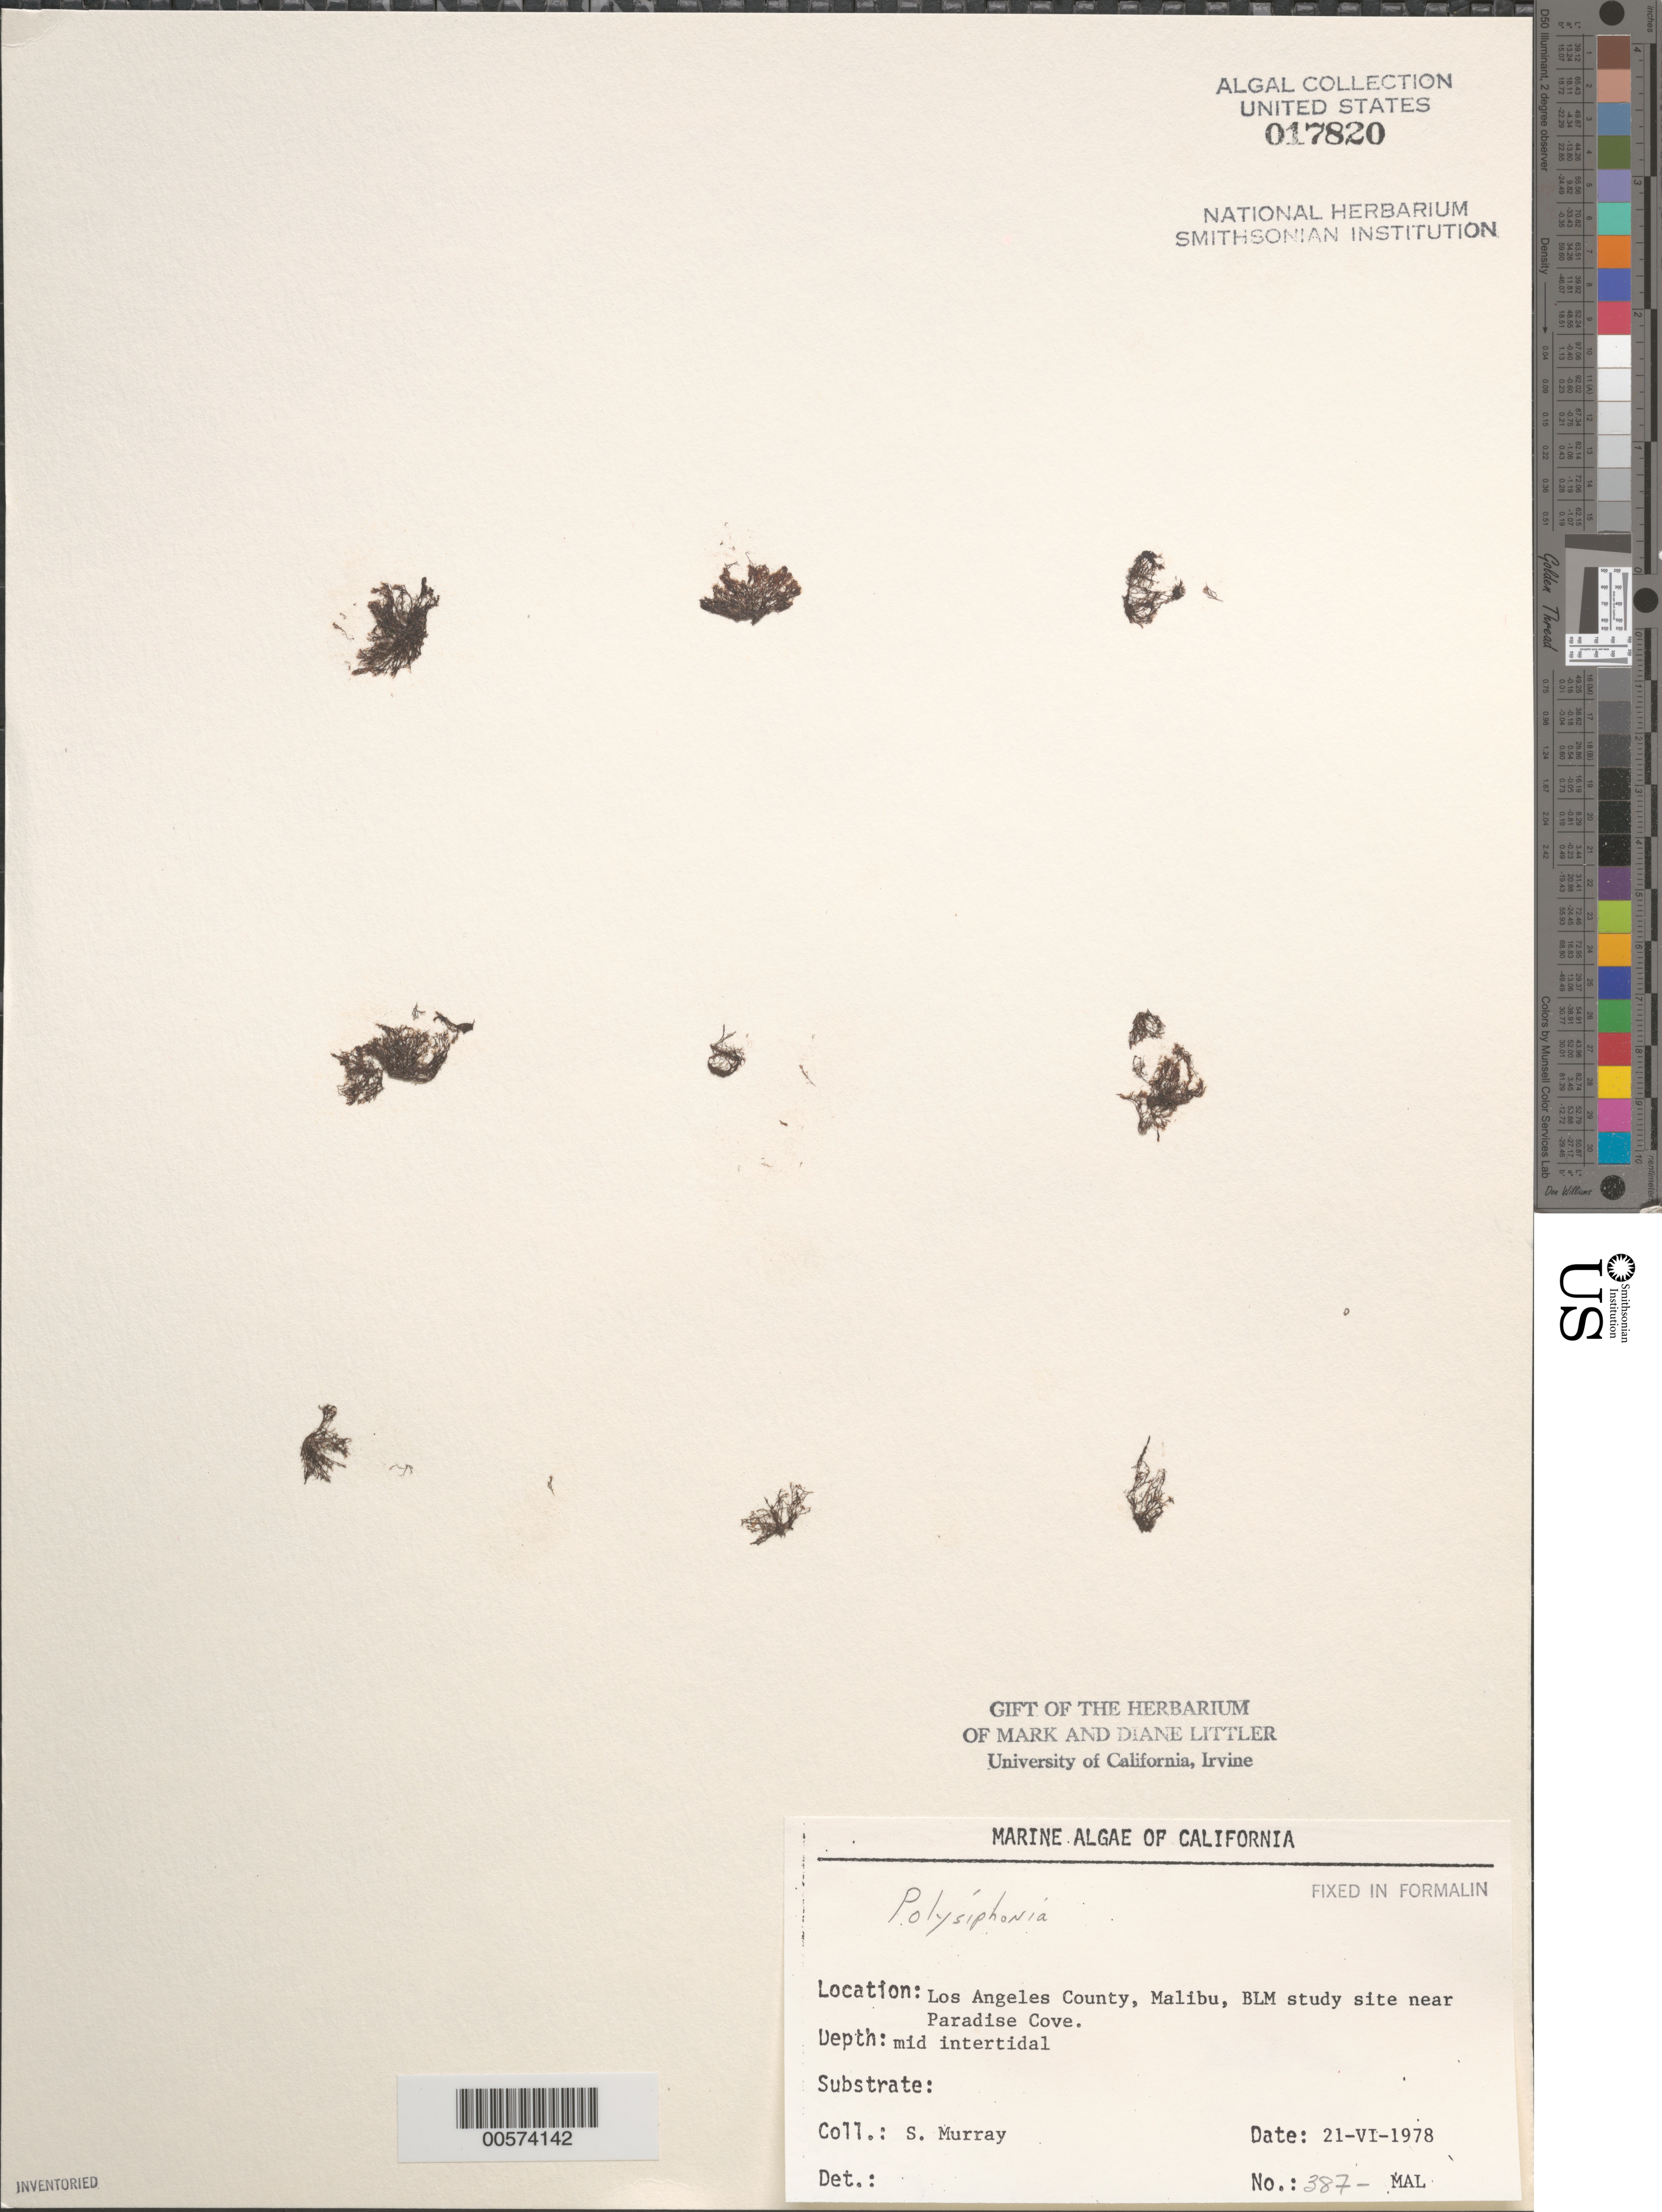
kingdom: Plantae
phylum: Rhodophyta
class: Florideophyceae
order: Ceramiales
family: Rhodomelaceae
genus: Polysiphonia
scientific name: Polysiphonia sp.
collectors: S. N. Murray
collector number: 387-mal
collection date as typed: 21 Jun 1978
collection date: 1978-06-21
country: United States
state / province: California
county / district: Los Angeles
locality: Malibu, near Paradise Cove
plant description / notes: BLM-SOCALBIGHT Rocky Intertidal Survey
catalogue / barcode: US 17820